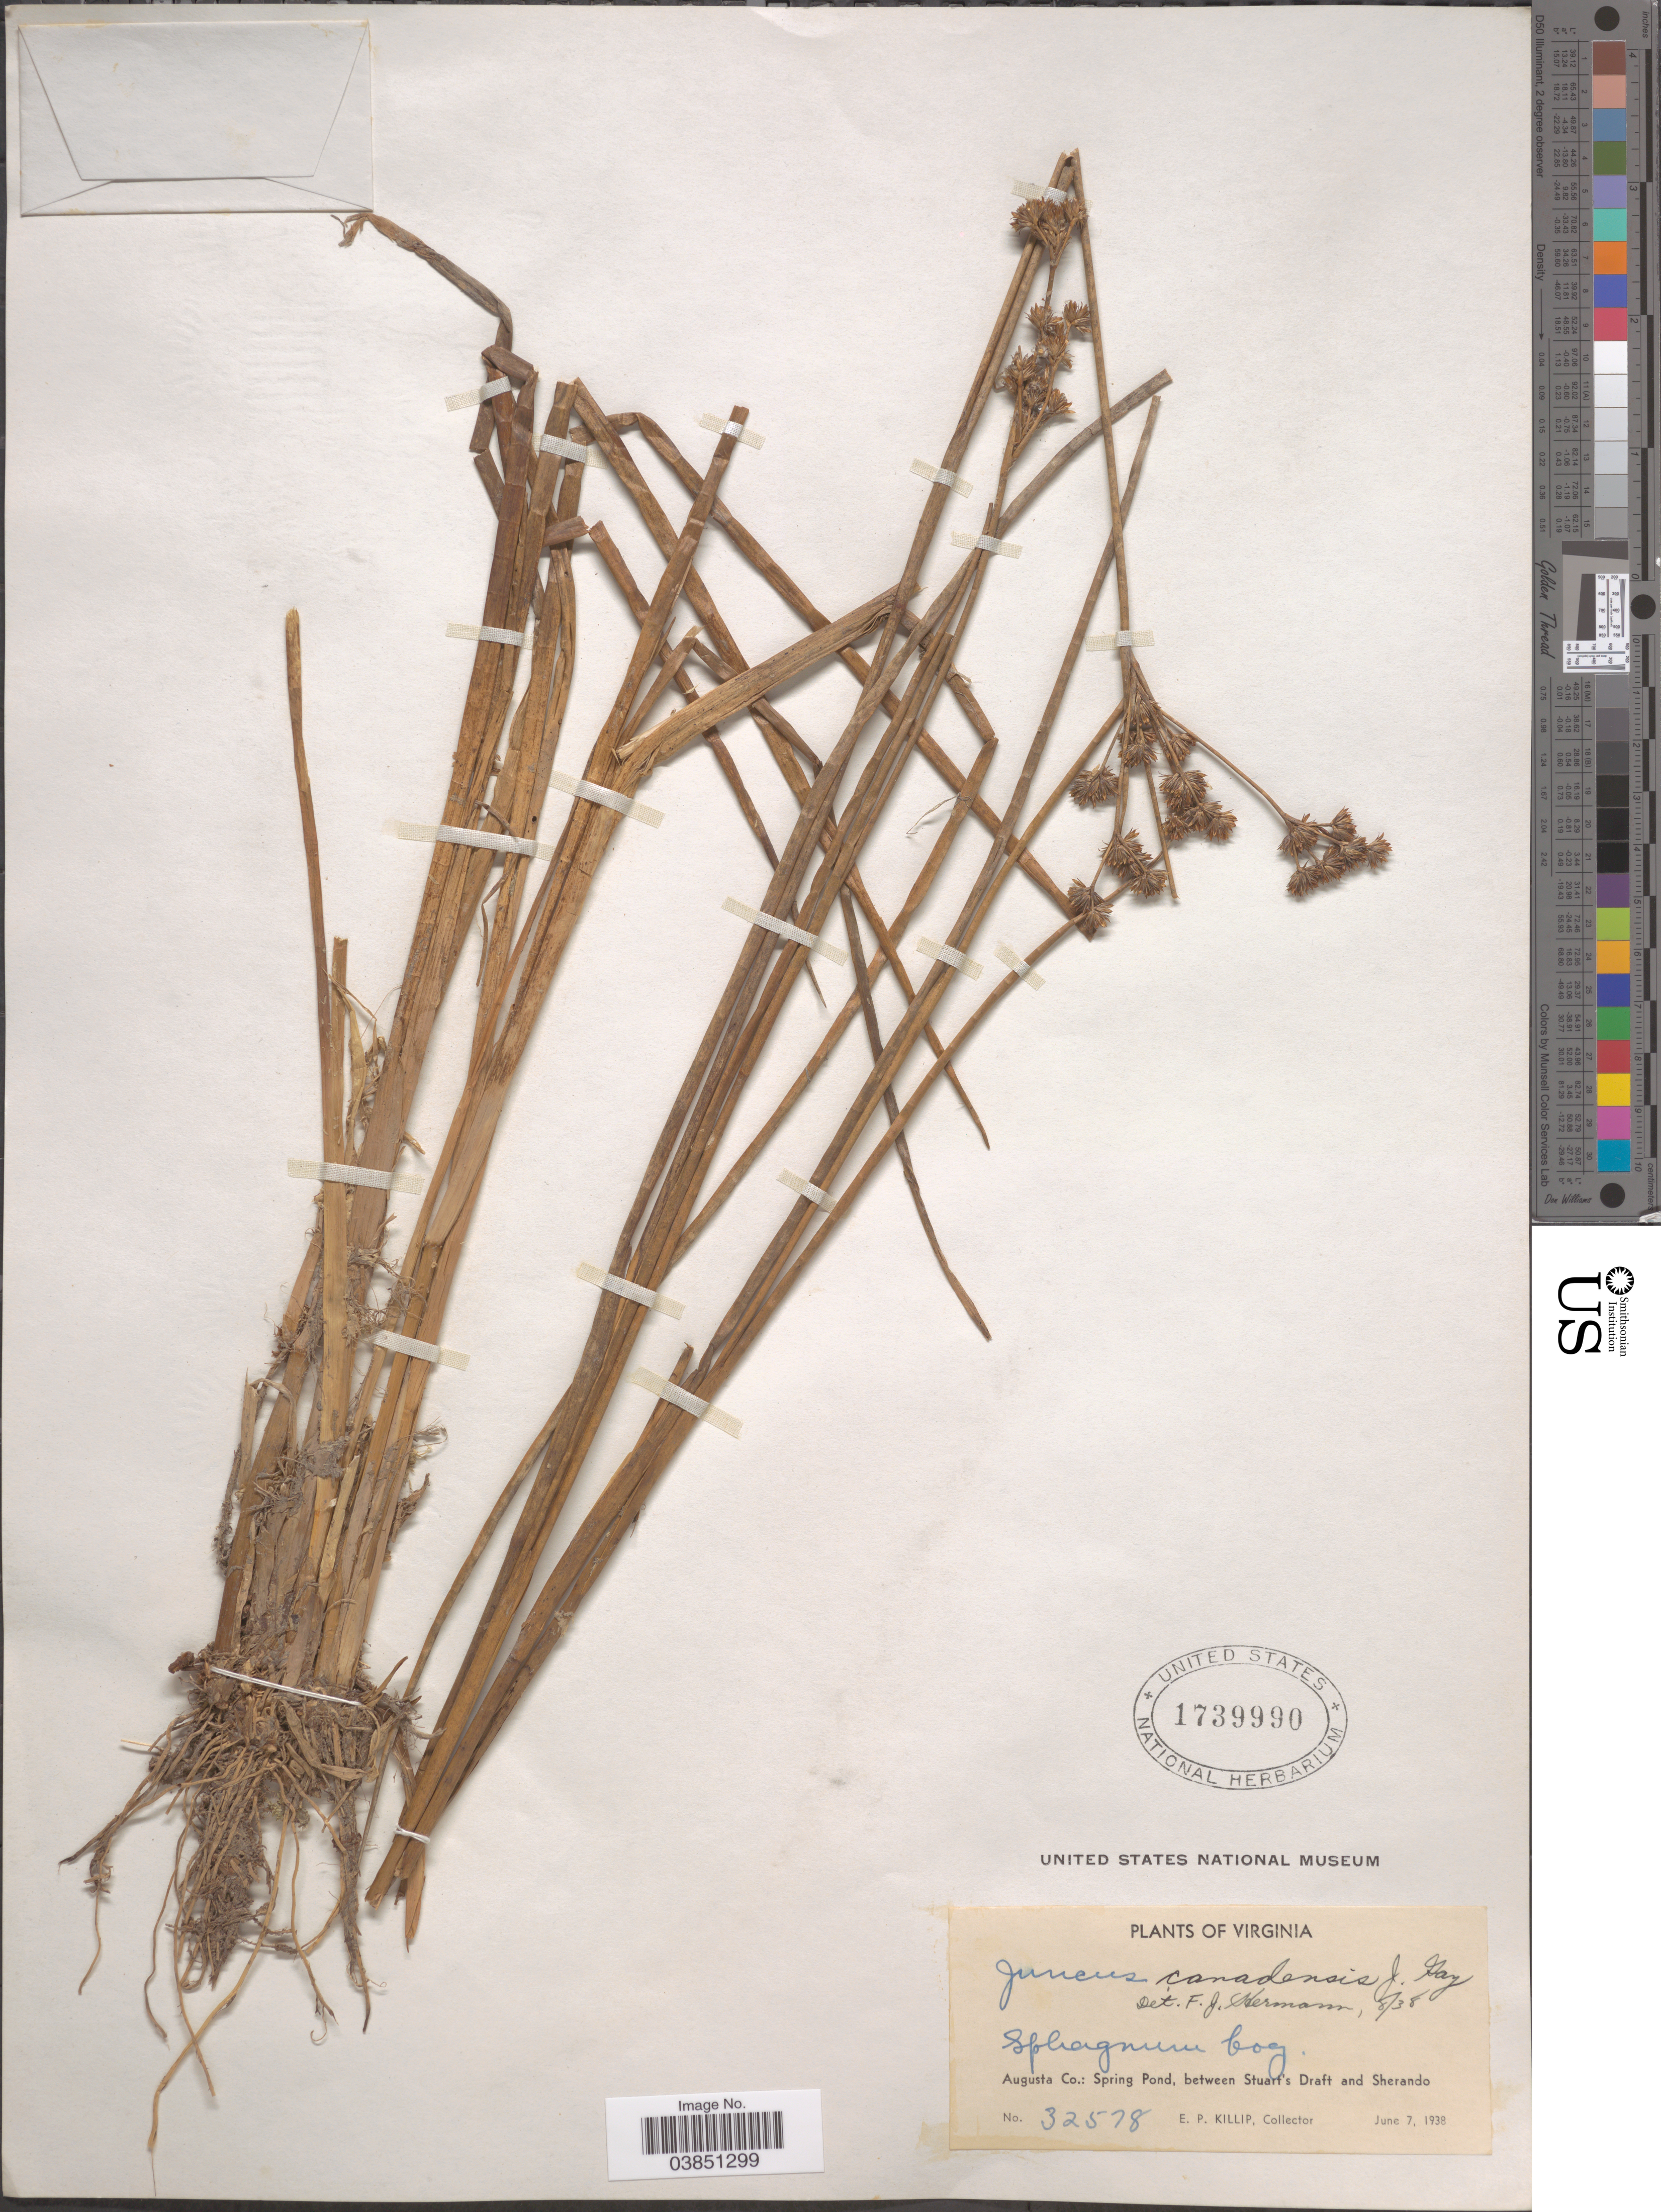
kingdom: Plantae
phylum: Tracheophyta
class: Liliopsida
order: Poales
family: Juncaceae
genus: Juncus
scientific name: Juncus canadensis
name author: J. Gay ex Laharpe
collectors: E. P. Killip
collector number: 32578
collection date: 1938-06-07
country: United States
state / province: Virginia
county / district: Augusta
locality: Sphagnum bog. Augusta Co.: Spring Pond, between Stuart's Draft and Sherando.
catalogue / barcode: US 1739990